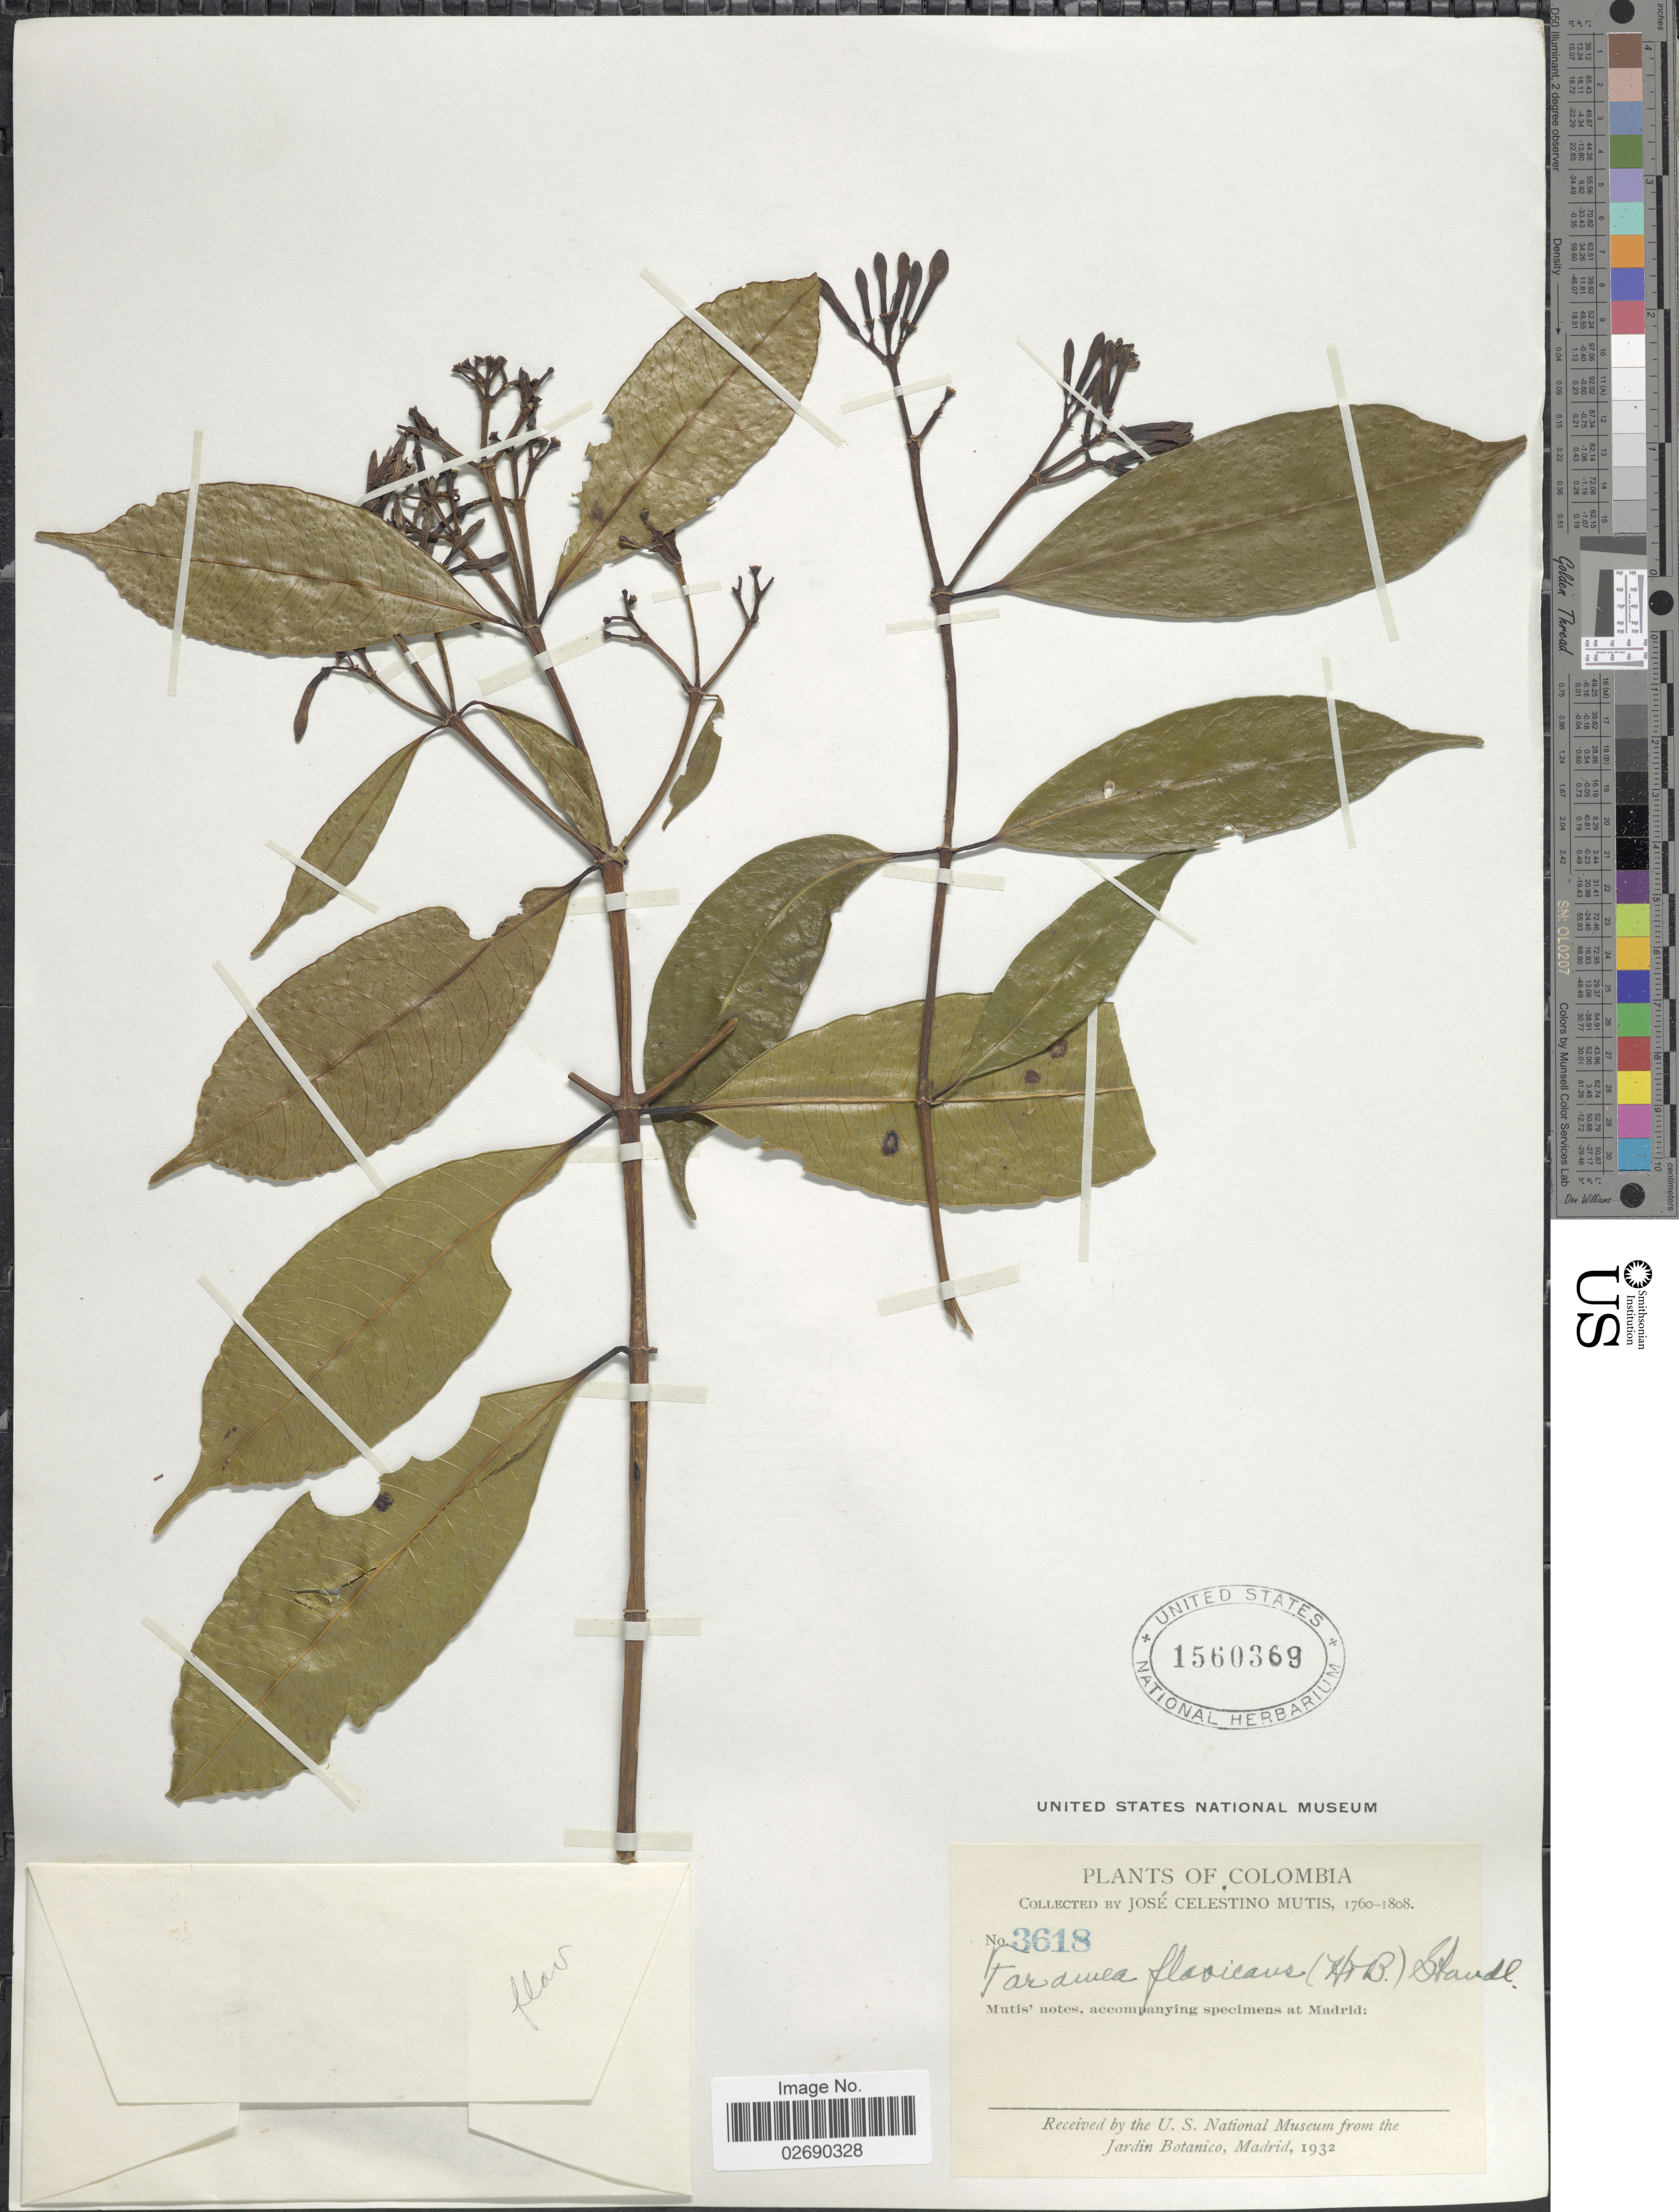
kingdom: Plantae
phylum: Tracheophyta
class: Magnoliopsida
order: Gentianales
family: Rubiaceae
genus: Faramea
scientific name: Faramea flavicans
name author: (Roem. & Schult.) Standl.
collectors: J. C. B. Mutis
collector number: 3618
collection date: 1760/1808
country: Colombia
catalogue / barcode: US 1560369